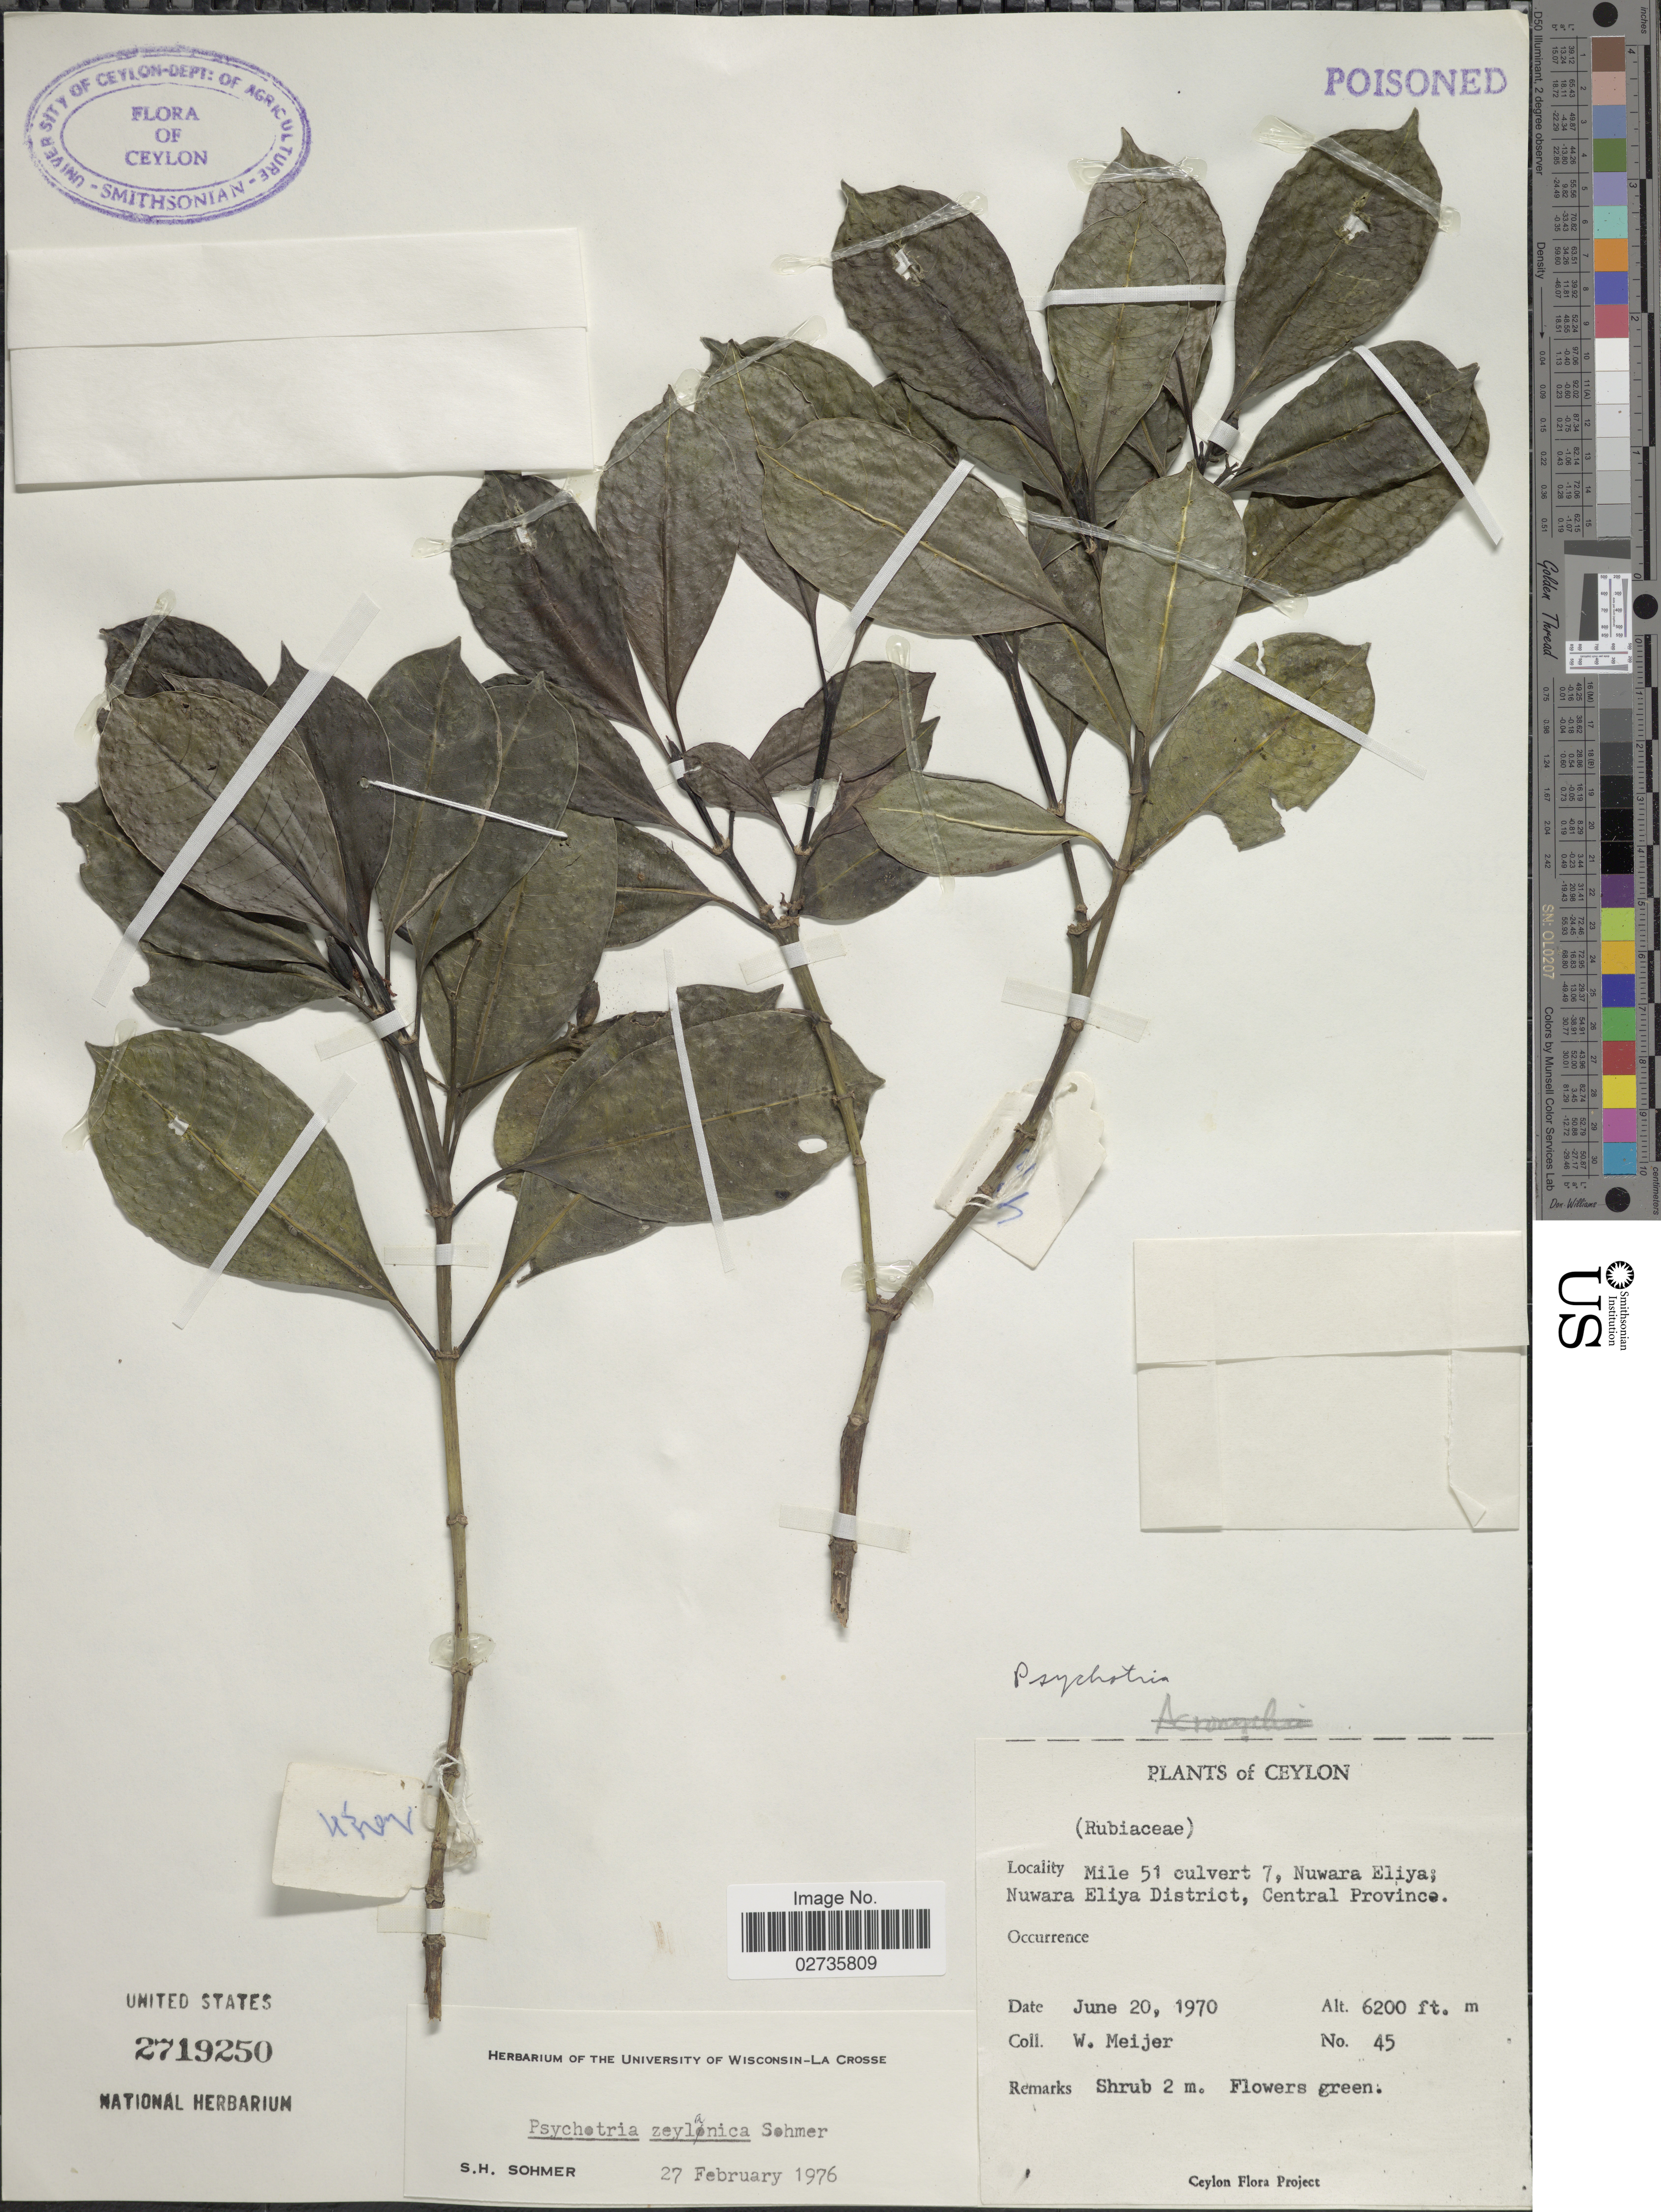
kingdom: Plantae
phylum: Tracheophyta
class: Magnoliopsida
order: Gentianales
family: Rubiaceae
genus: Psychotria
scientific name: Psychotria zeylanica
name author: Sohmer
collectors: W. Meijer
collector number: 45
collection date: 1970-06-20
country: Sri Lanka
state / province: Central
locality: Ceylon, Mile 51 culvert 7, Nuwara Eliya; Nuwara Eliya District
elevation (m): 1890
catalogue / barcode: US 2719250